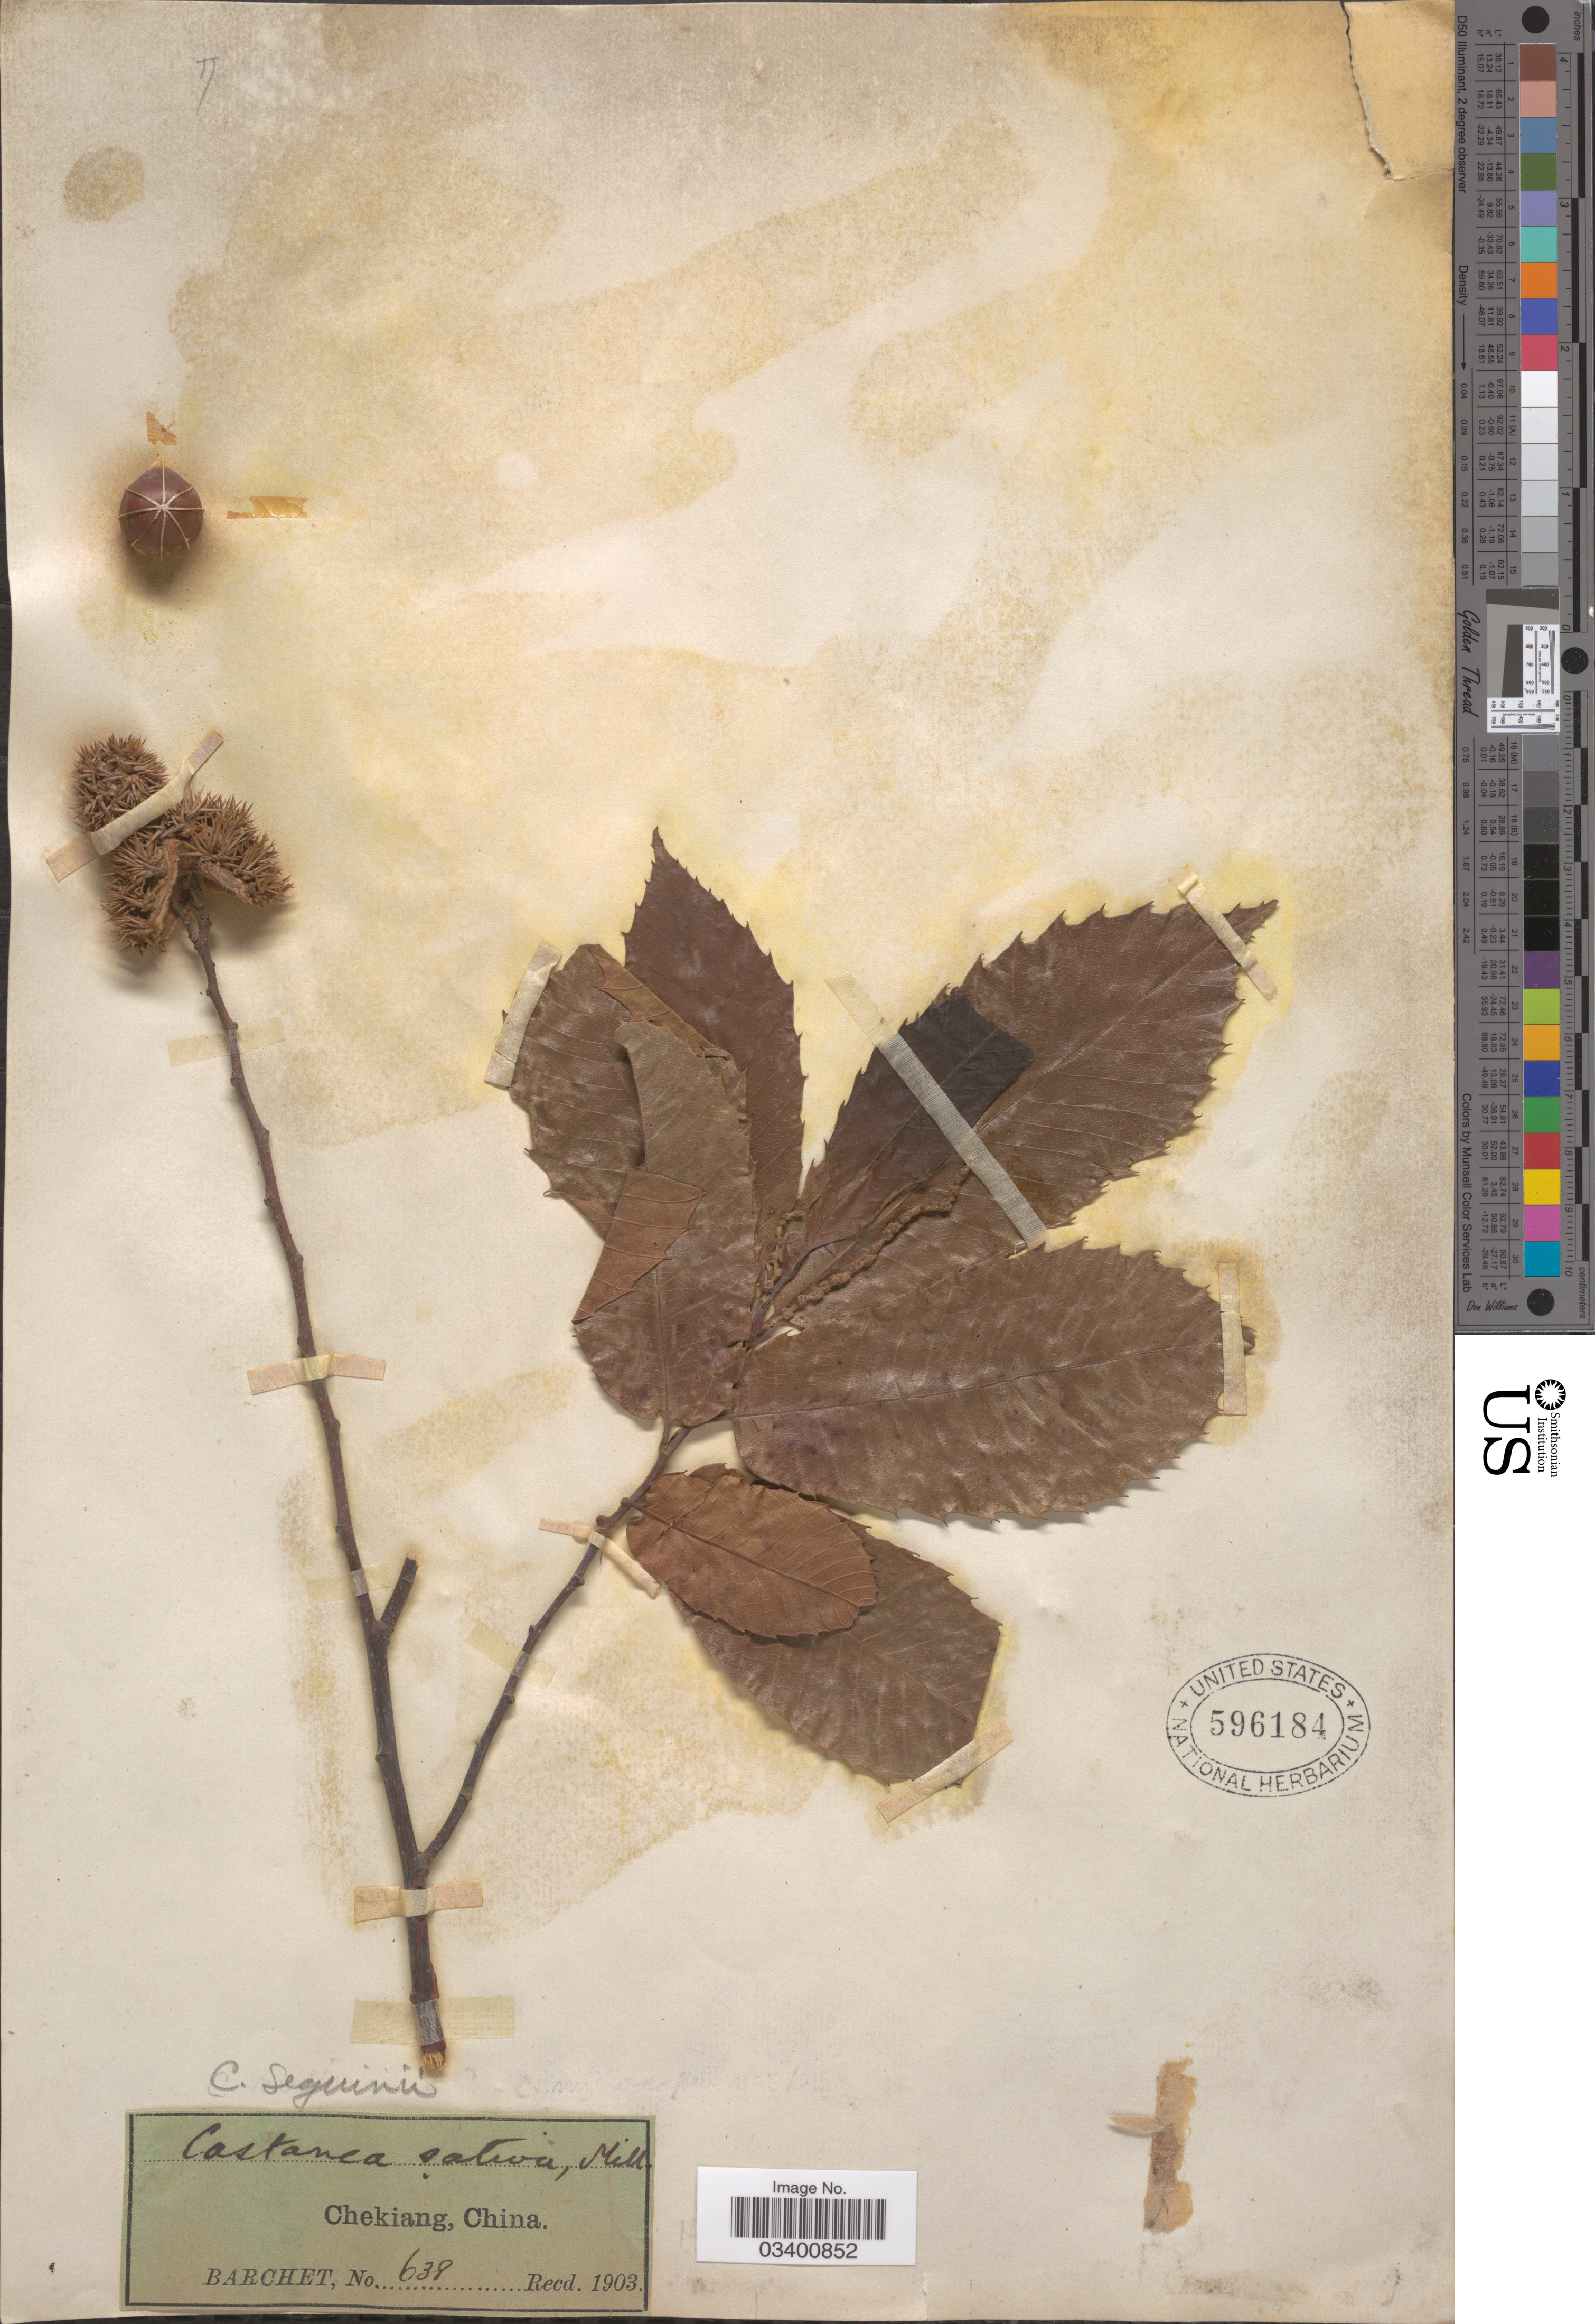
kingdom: Plantae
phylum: Tracheophyta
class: Magnoliopsida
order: Fagales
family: Fagaceae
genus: Castanea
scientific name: Castanea seguinii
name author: Dode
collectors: Barchet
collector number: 638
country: China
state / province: Zhejiang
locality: Chekiang.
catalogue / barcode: US 596184